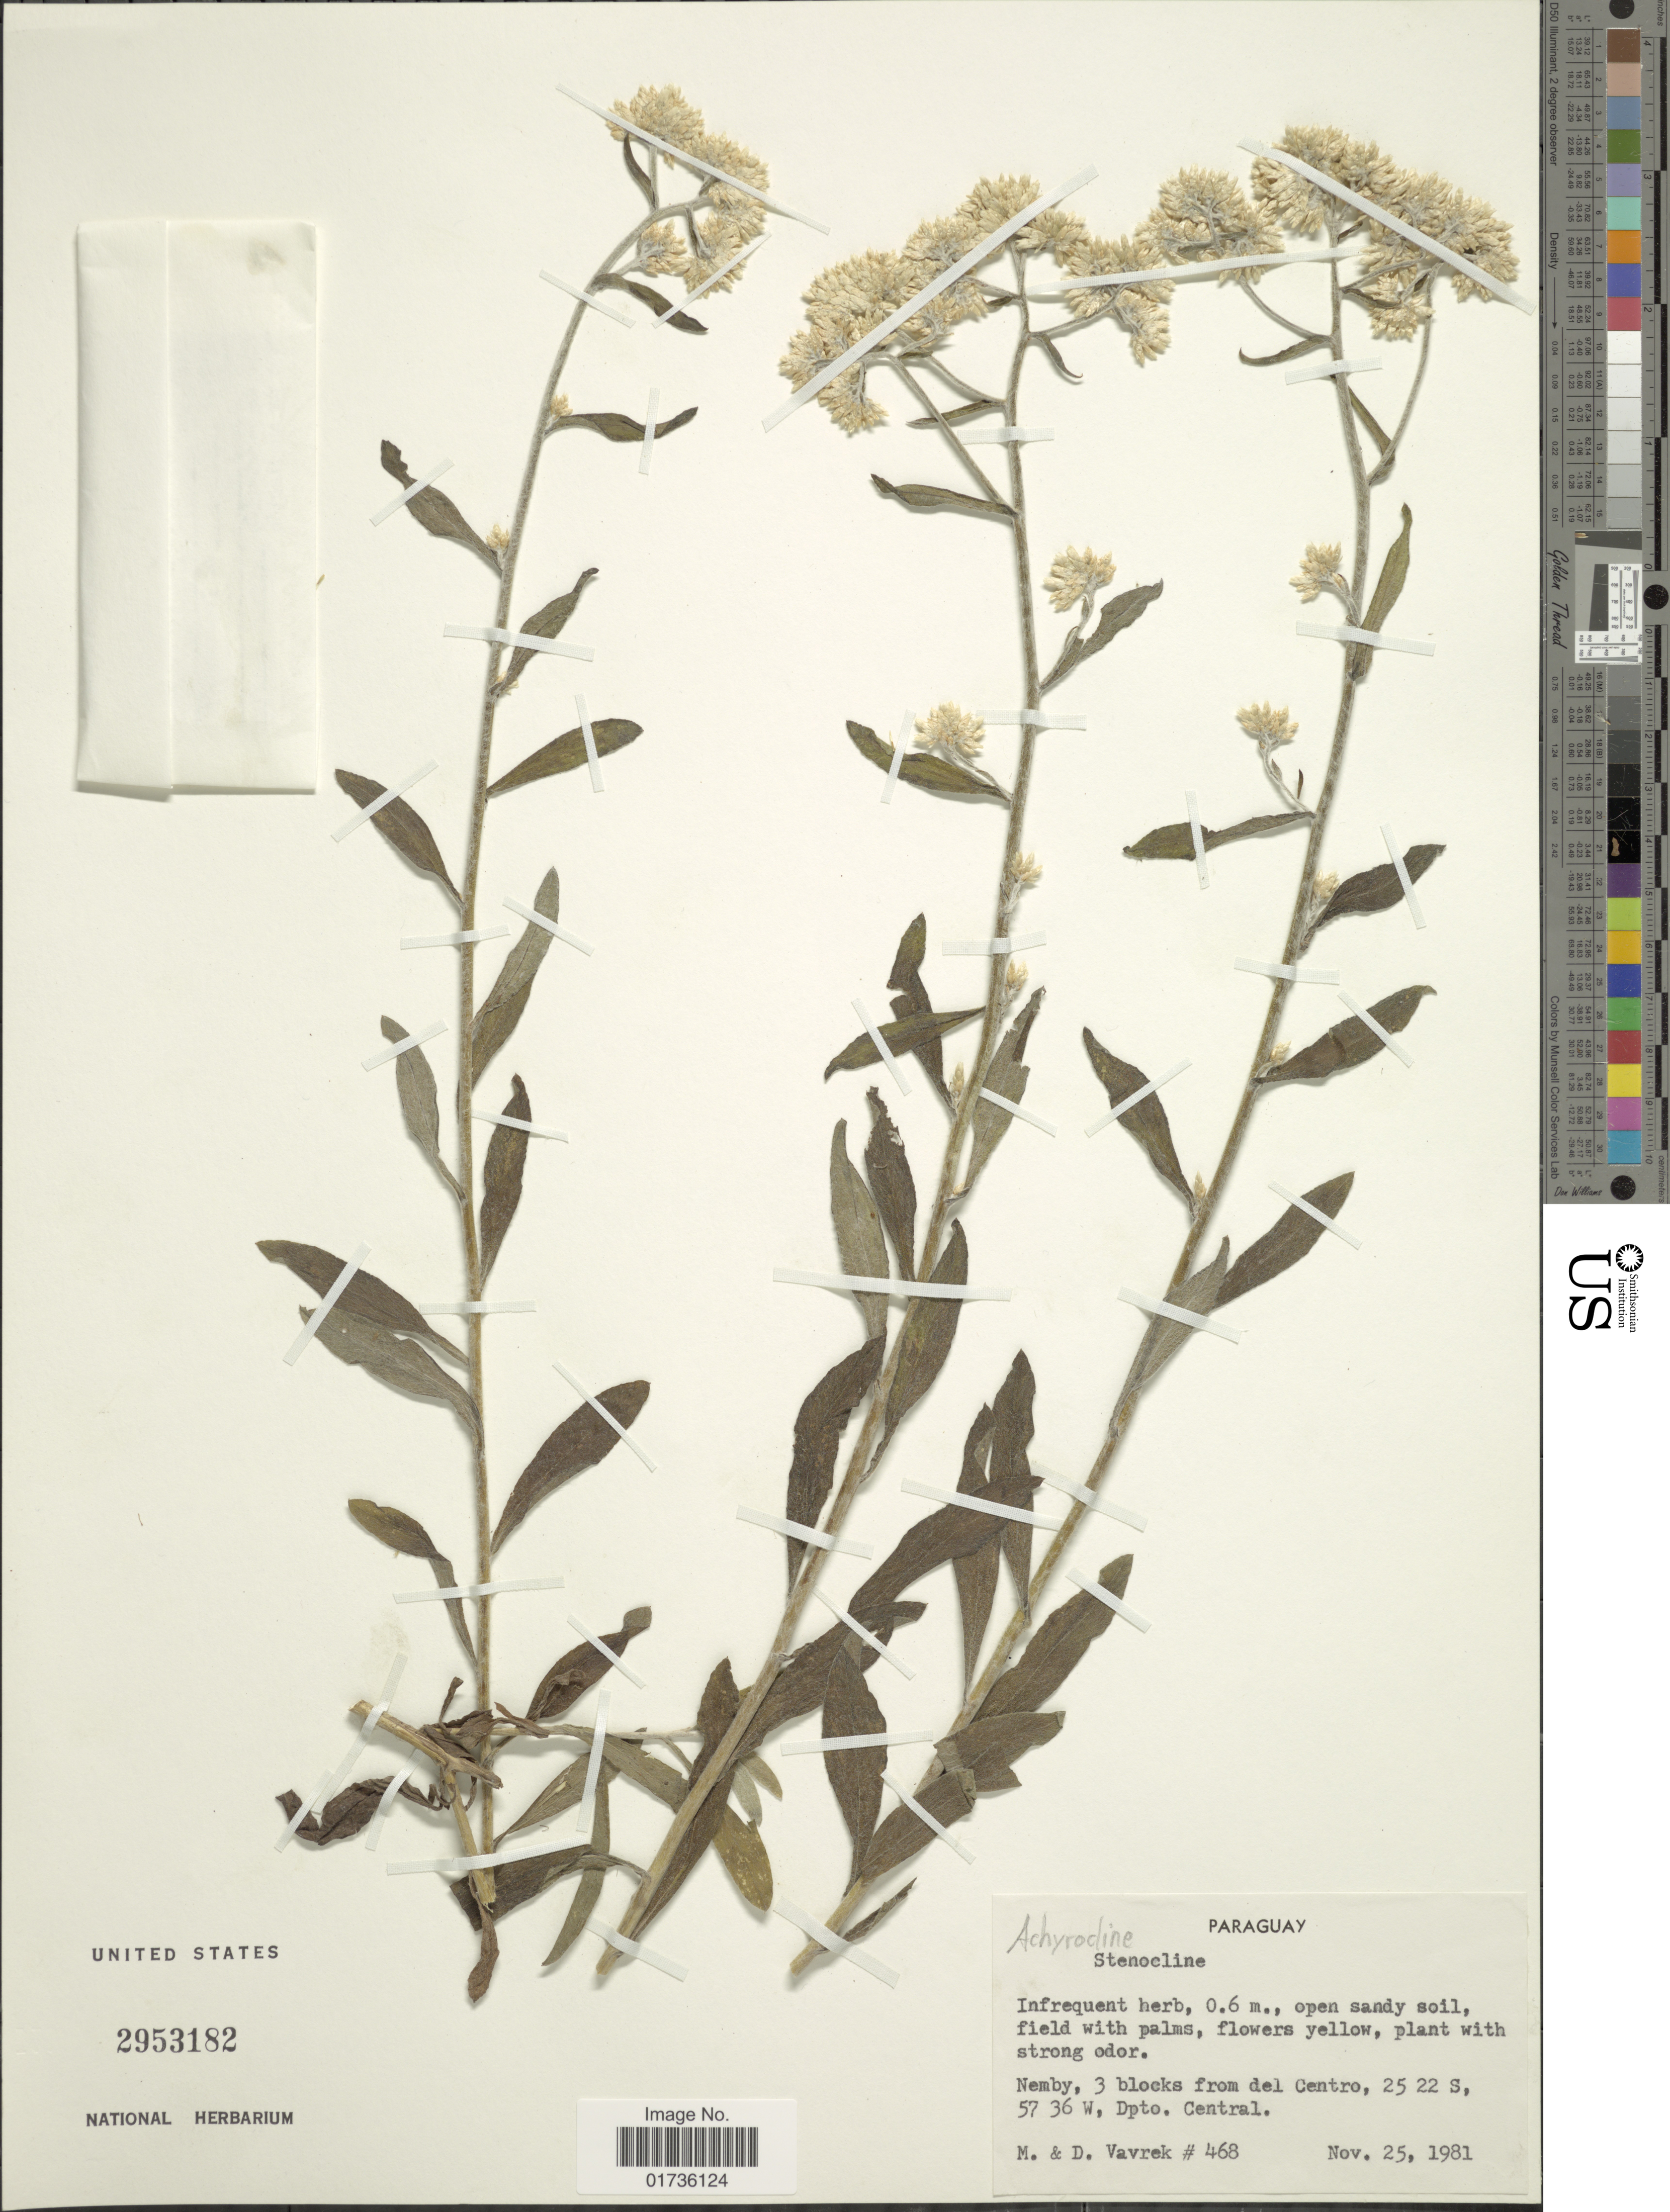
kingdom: Plantae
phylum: Tracheophyta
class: Magnoliopsida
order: Asterales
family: Asteraceae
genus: Achyrocline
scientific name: Achyrocline sp.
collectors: M. Vavrek & D. Vavrek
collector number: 468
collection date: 1981-11-25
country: Paraguay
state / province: Central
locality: Nemby, 3 blocks from del Centro, Dpto Central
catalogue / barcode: US 2953182